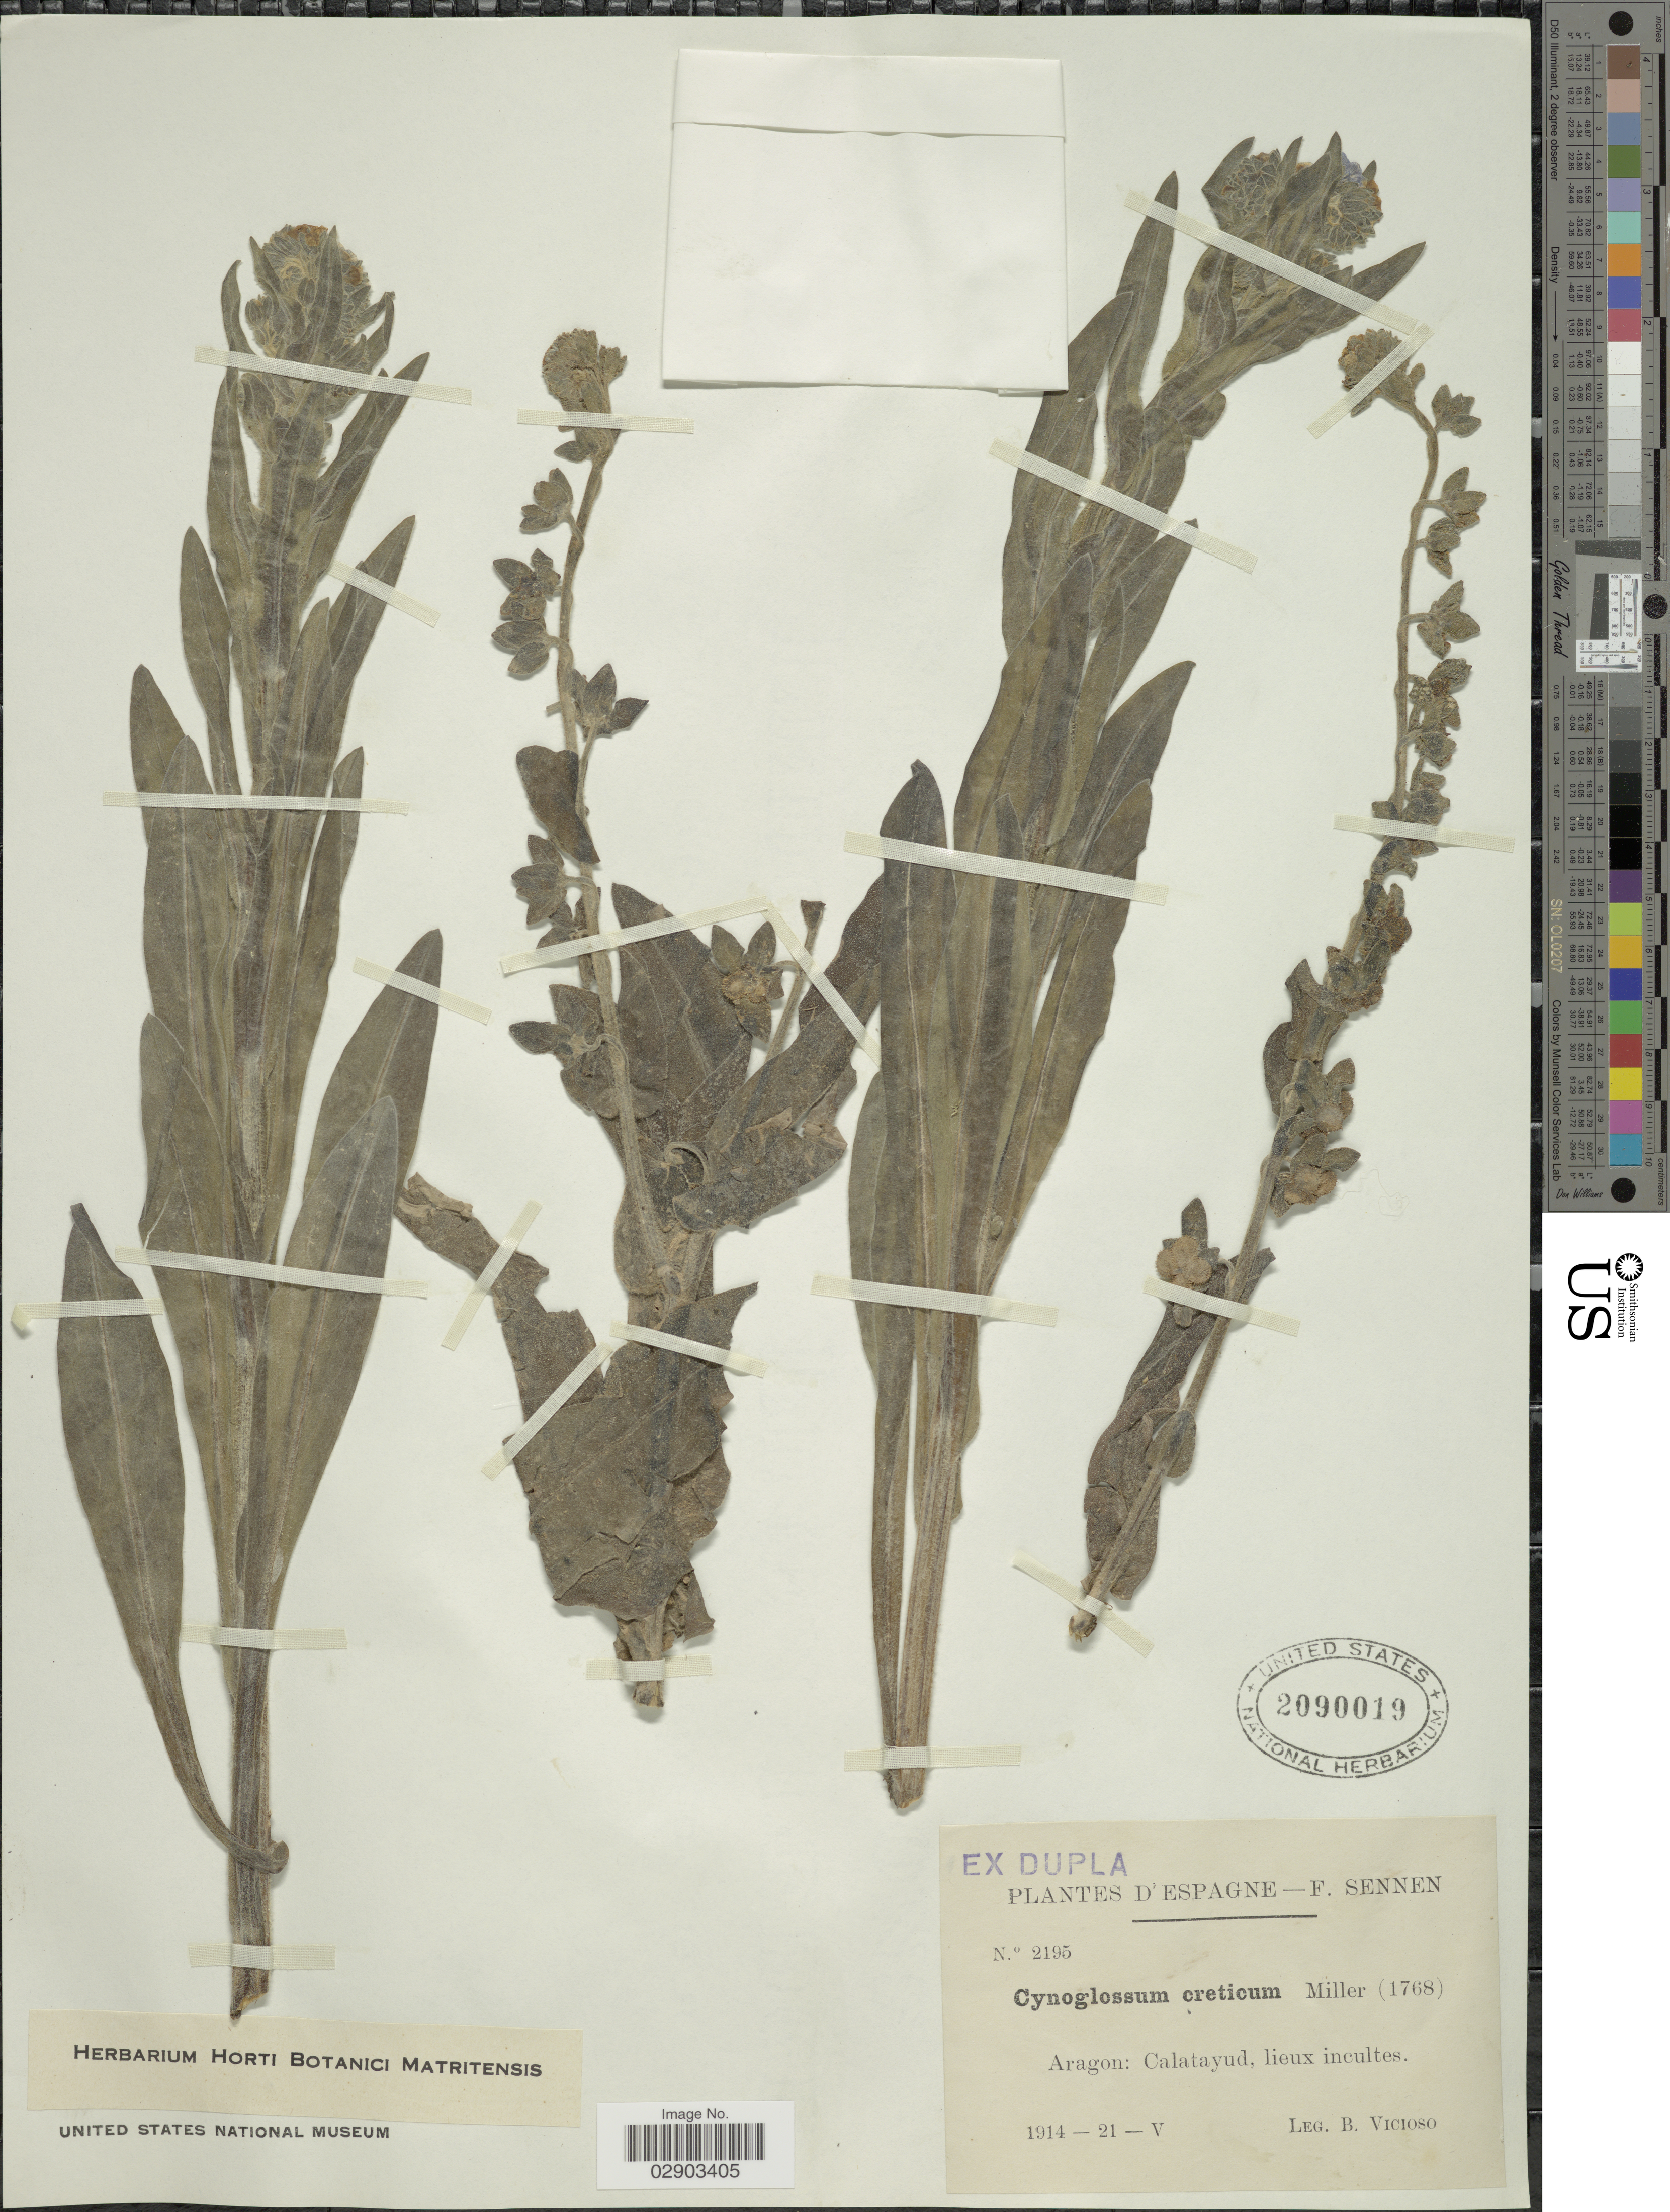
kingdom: Plantae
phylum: Tracheophyta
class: Magnoliopsida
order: Boraginales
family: Boraginaceae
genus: Cynoglossum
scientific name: Cynoglossum creticum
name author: Mill.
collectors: Vicioso, B.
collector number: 2195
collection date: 1914-05-21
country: Spain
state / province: Aragón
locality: Calatayud, lieux incultes.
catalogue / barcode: US 2090019